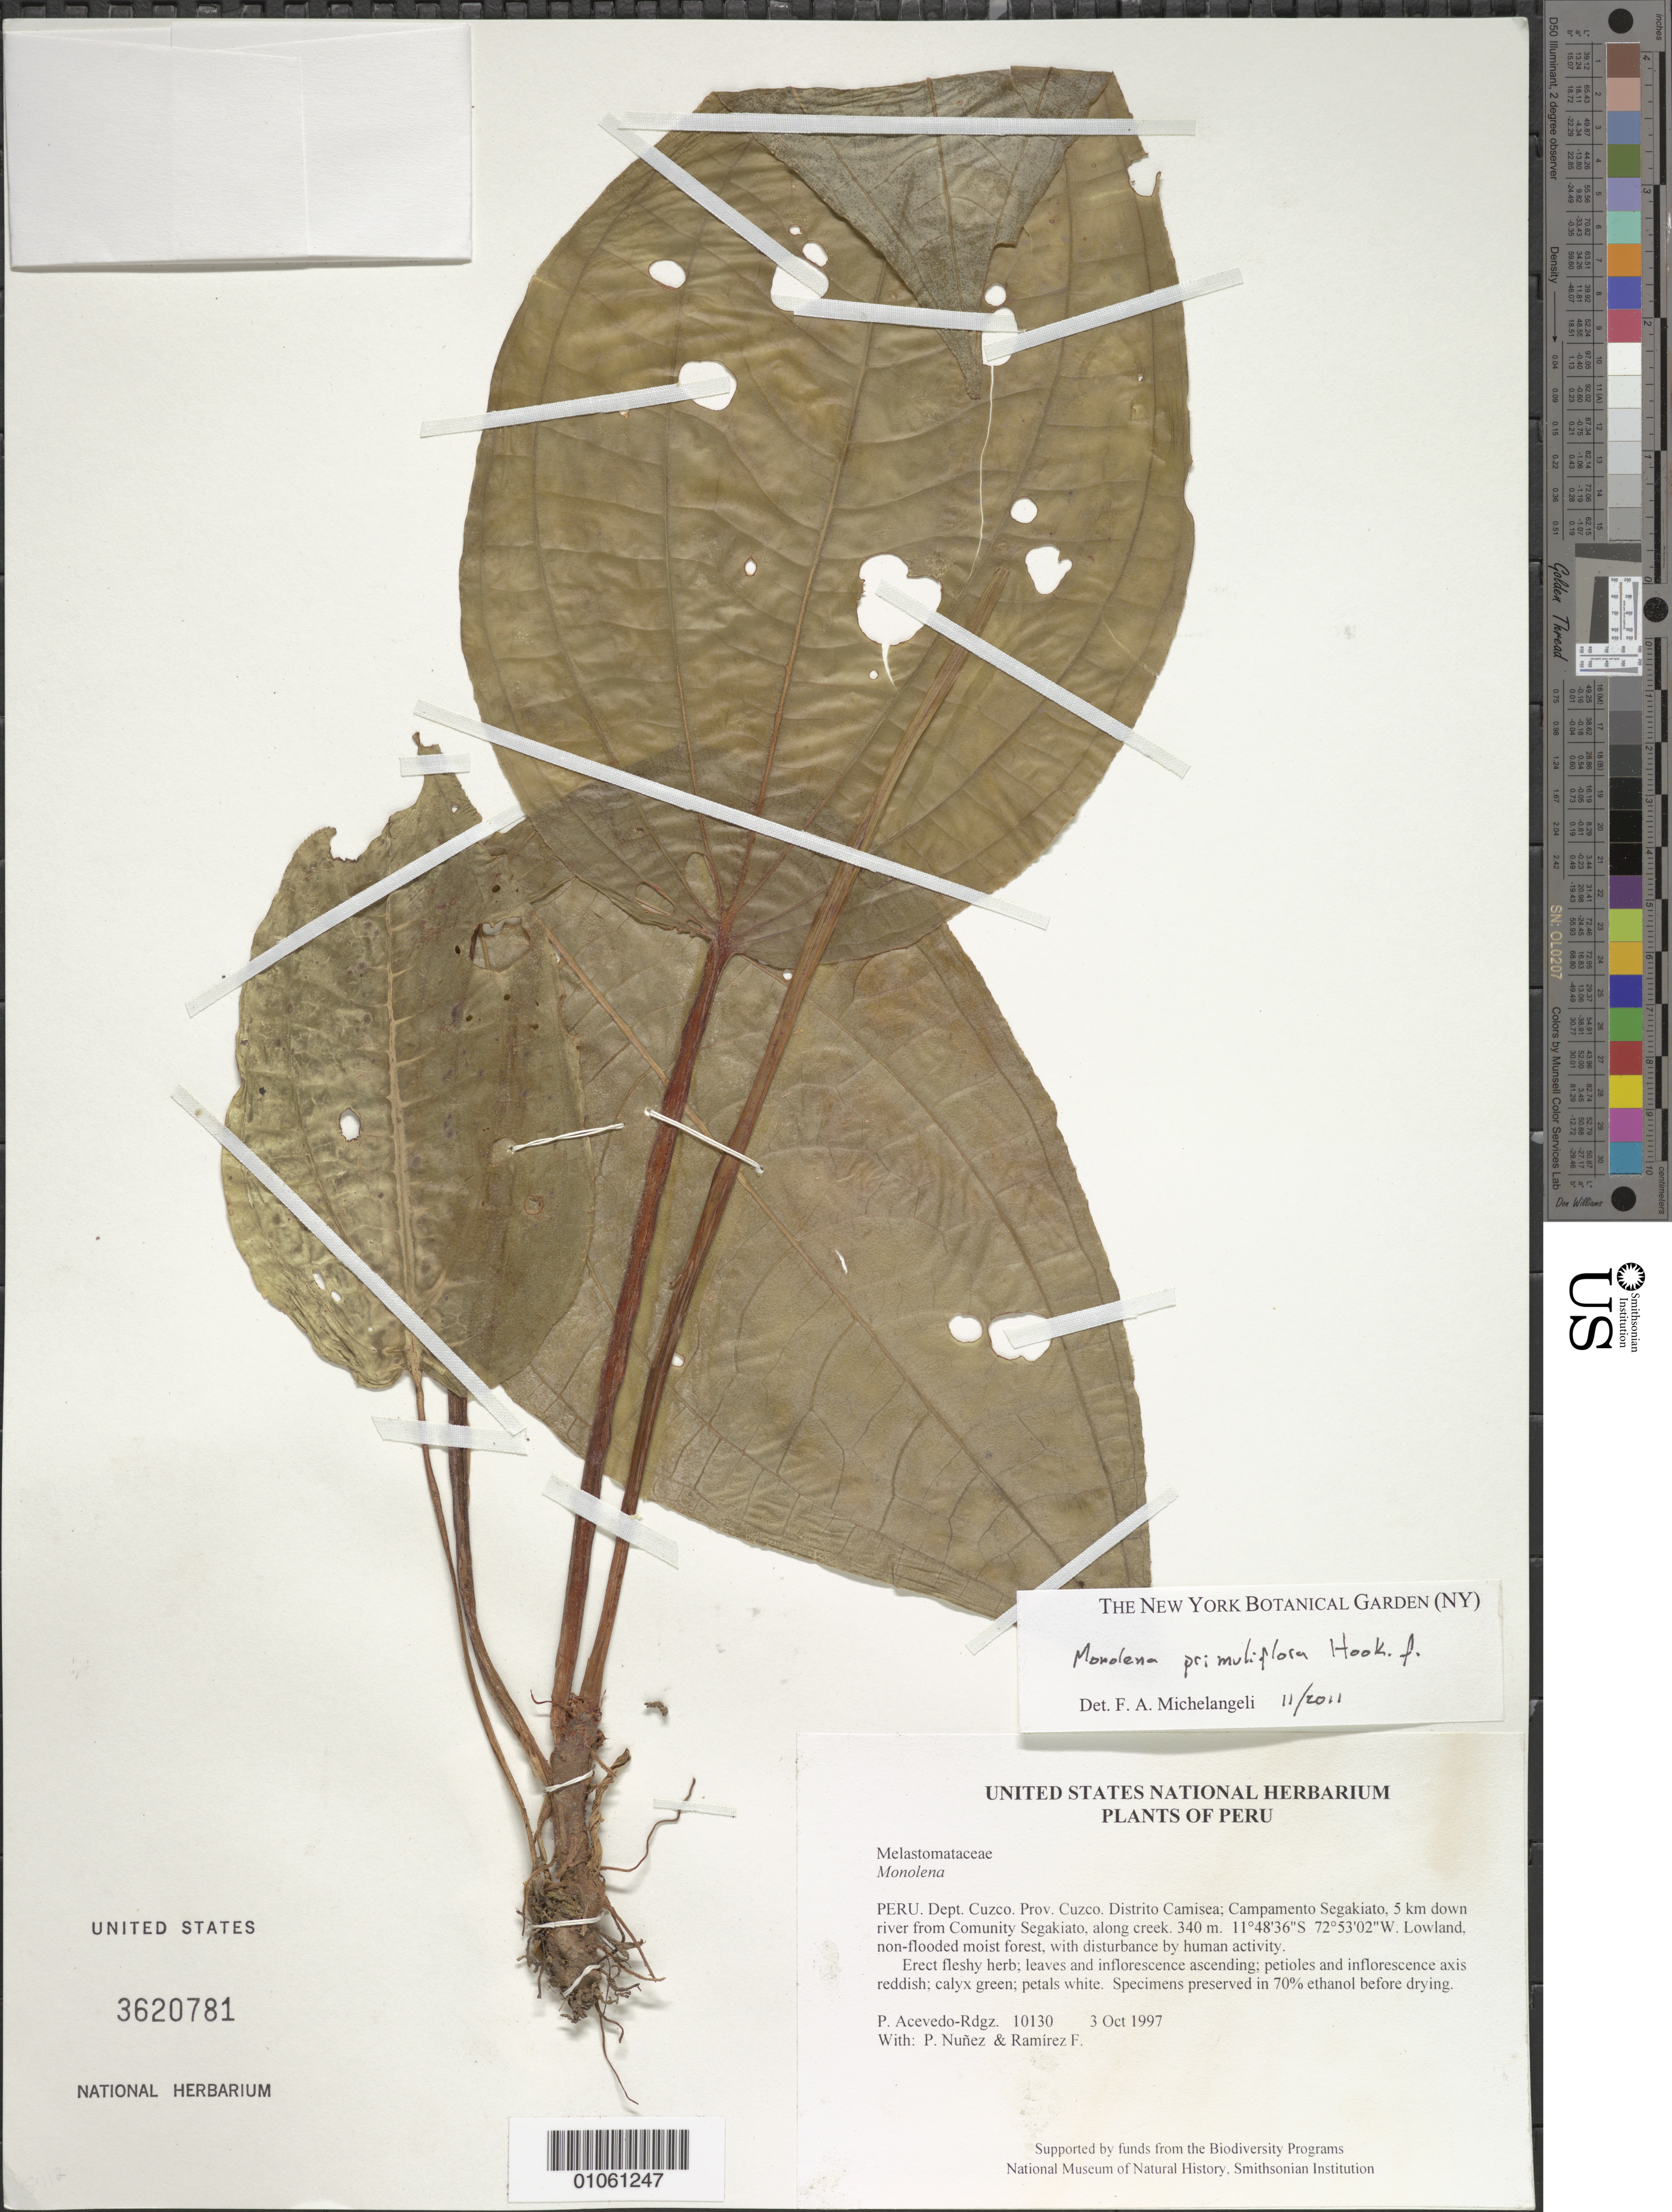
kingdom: Plantae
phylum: Tracheophyta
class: Magnoliopsida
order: Myrtales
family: Melastomataceae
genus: Monolena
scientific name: Monolena primuliflora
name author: Hook. f.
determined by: Michelangeli, F. A.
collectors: P. Acevedo-Rodr., P. Nuñez V. & F. Ramirez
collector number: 10130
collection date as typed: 03 Oct 1997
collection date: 1997-10-03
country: Peru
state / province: Cusco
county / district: Cusco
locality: Distrito Camisea; Campamento Segakiato, 5 km down river from Comunity Segakiato.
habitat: Lowland, non-flooded moist forest along creek, with disturbance by human activity.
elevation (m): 340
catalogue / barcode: US 3620781